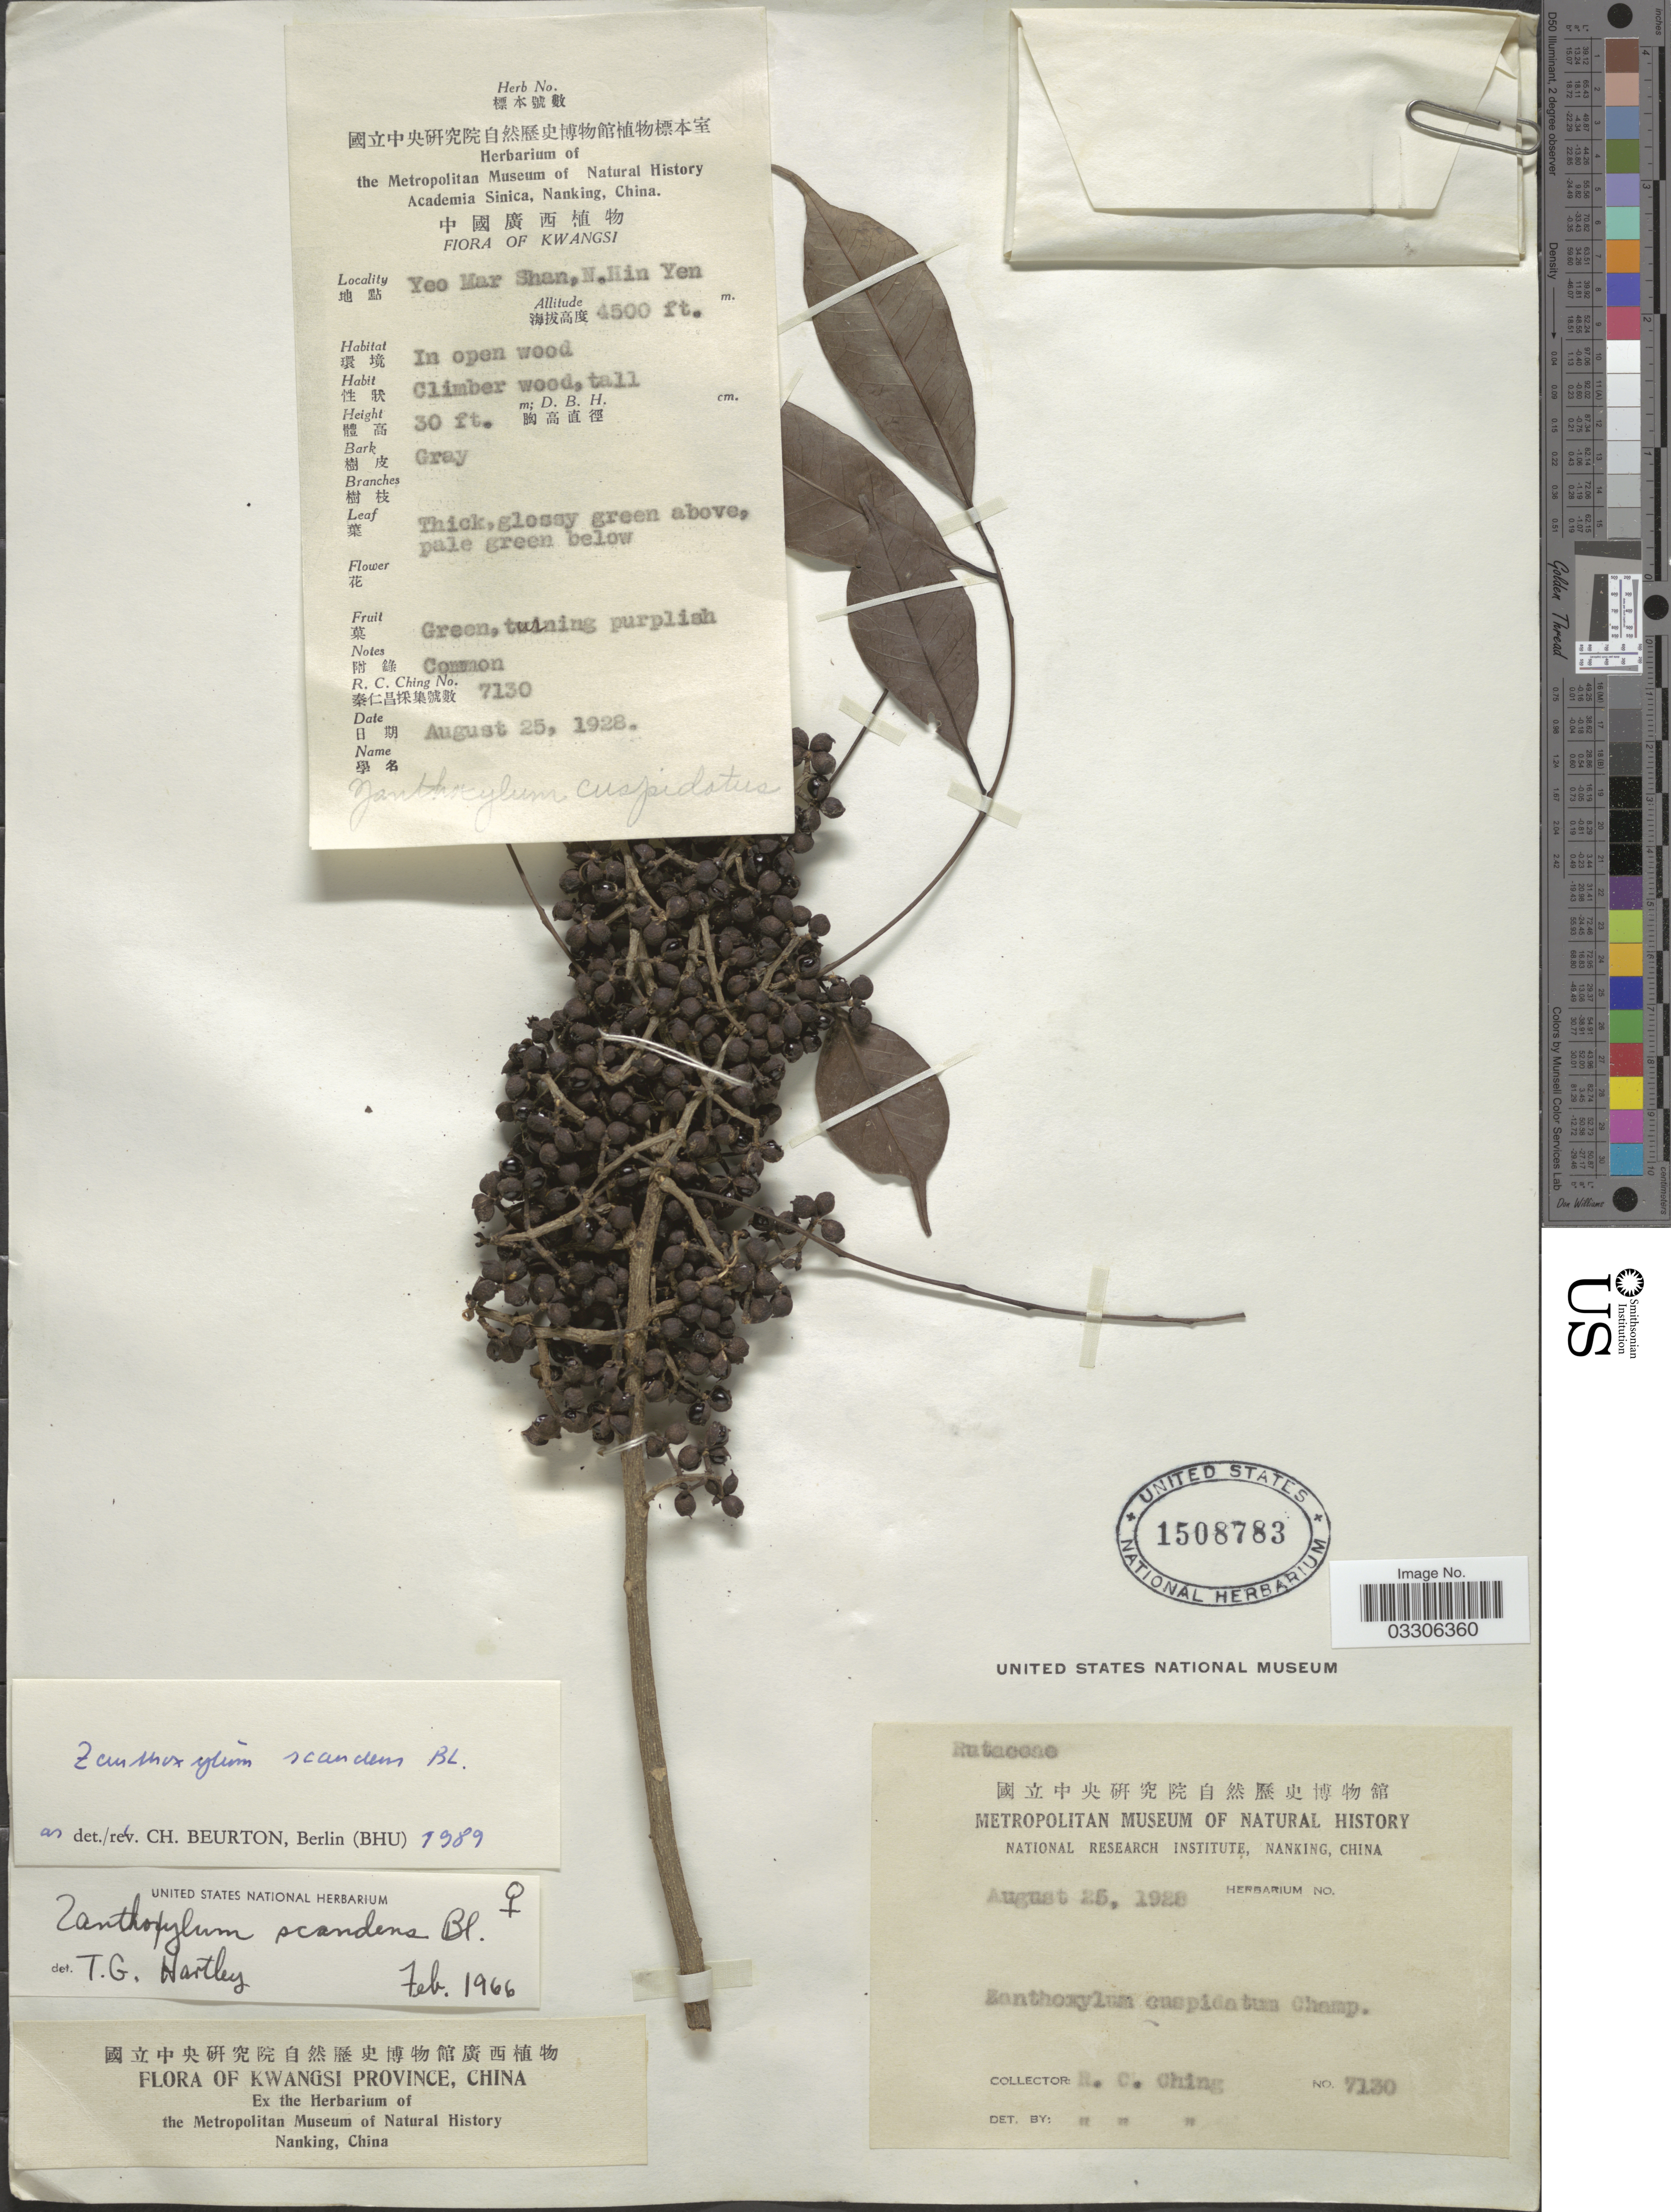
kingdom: Plantae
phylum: Tracheophyta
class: Magnoliopsida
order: Sapindales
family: Rutaceae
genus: Zanthoxylum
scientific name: Zanthoxylum scandens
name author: Blume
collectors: R. C. Ching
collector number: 7130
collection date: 1928-08-25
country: China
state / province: Guangxi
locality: Kwangsi Province. Yeo Mar Shan, N. Hin Yen.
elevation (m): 1372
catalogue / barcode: US 1508783